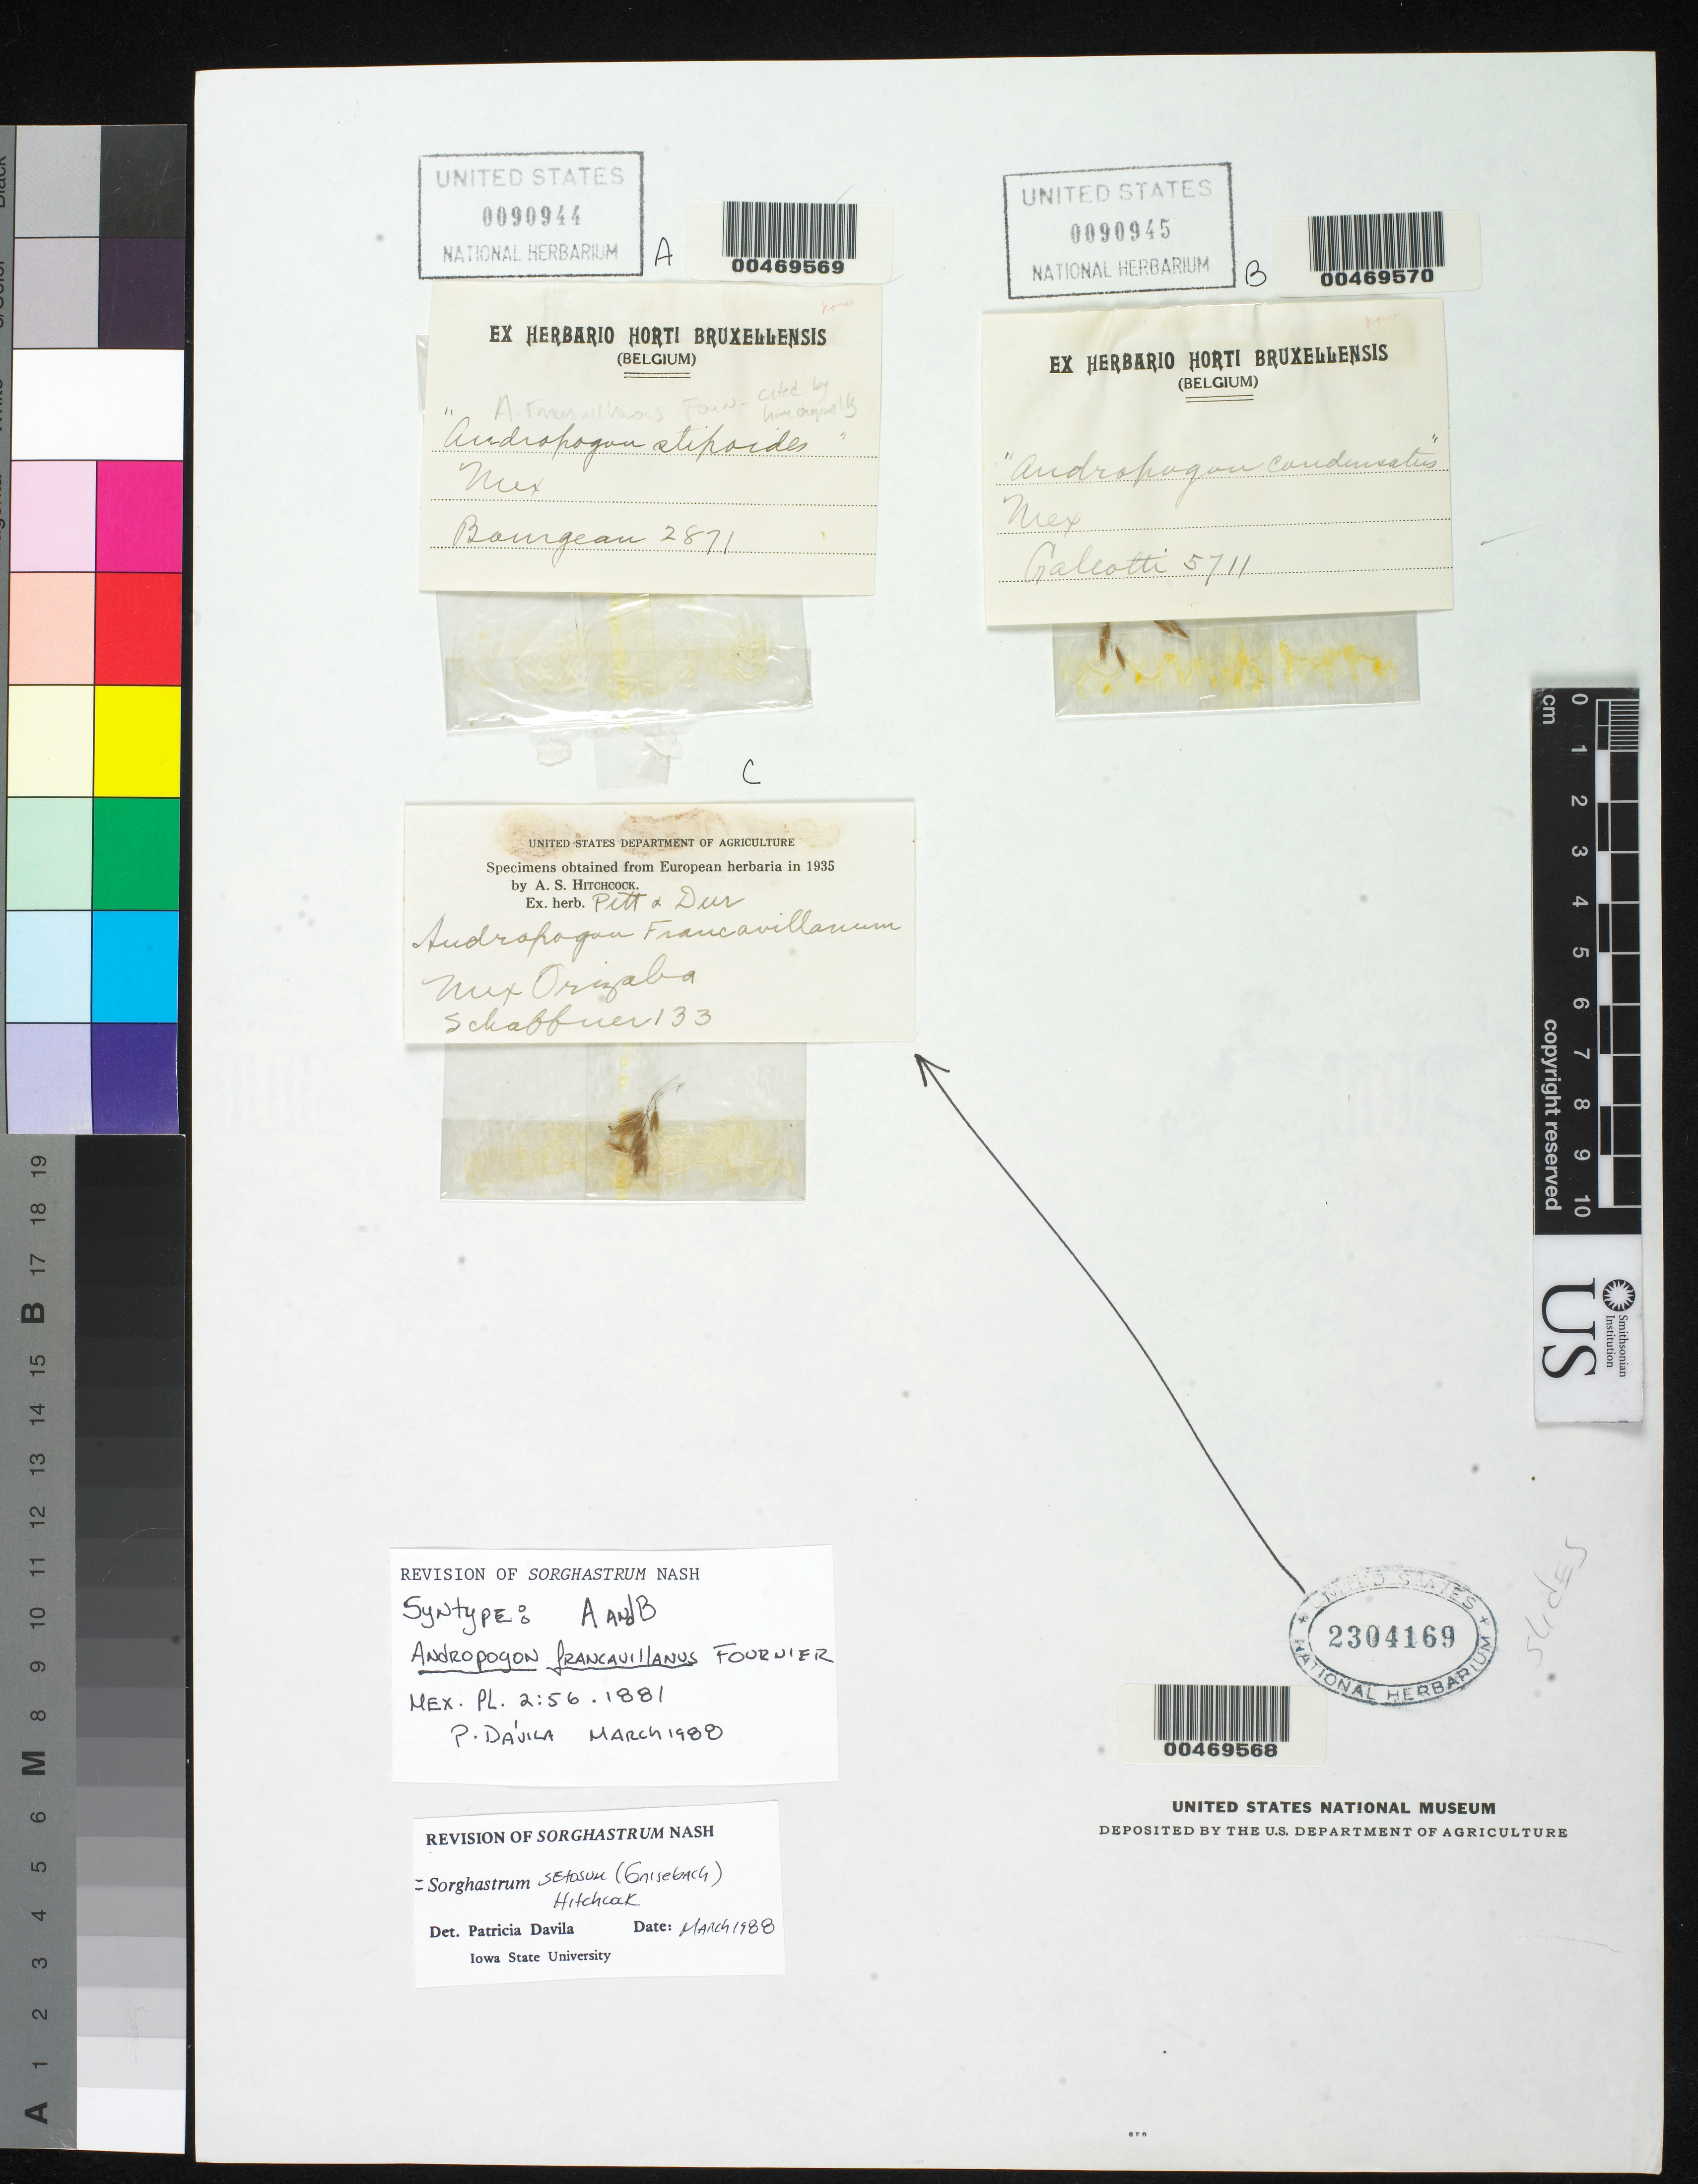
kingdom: Plantae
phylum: Tracheophyta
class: Liliopsida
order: Poales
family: Poaceae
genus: Sorghastrum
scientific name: Sorghastrum setosum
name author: (Griseb.) Hitchc.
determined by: Dávila, P. D.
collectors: -. Schaffner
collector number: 133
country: Mexico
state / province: Veracruz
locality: Orizaba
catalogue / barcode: US 2304169